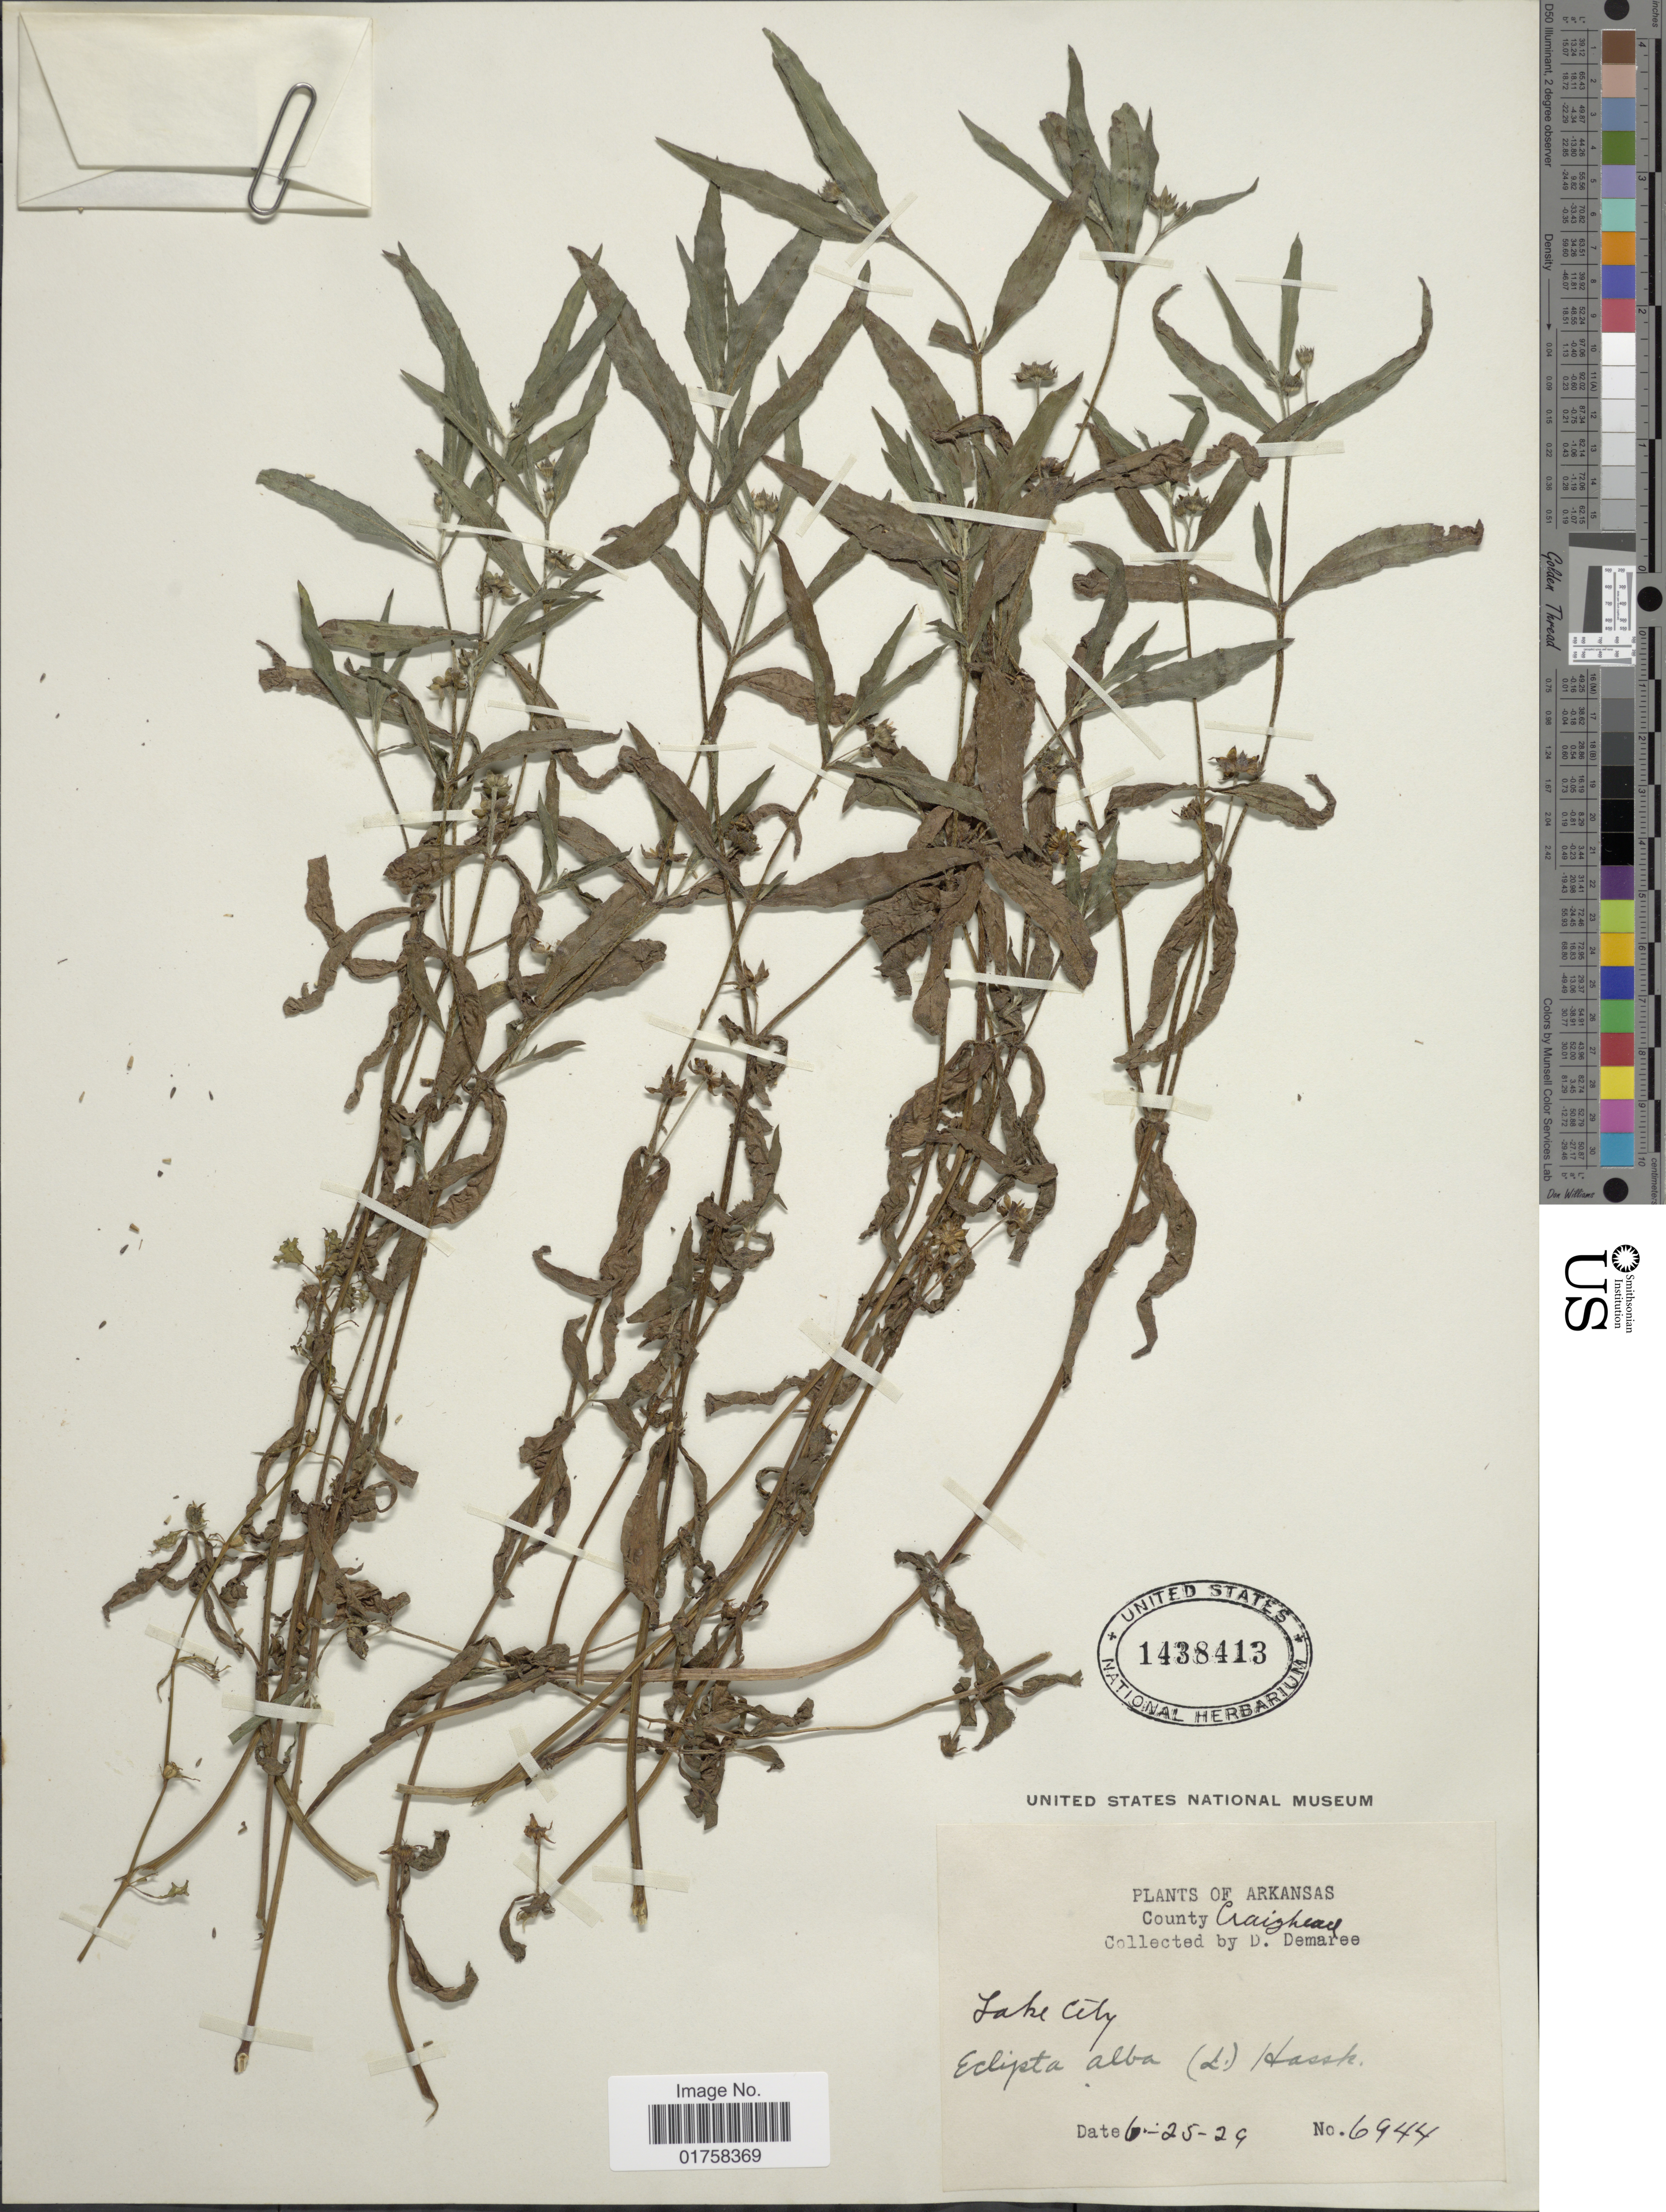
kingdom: Plantae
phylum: Tracheophyta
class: Magnoliopsida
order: Asterales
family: Asteraceae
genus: Eclipta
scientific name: Eclipta alba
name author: (L.) Hassk.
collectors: D. Demaree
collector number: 6944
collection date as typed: Transcribed d/m/y: 25/6/29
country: United States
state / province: Arkansas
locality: Craighead, Lake City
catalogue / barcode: US 1438413